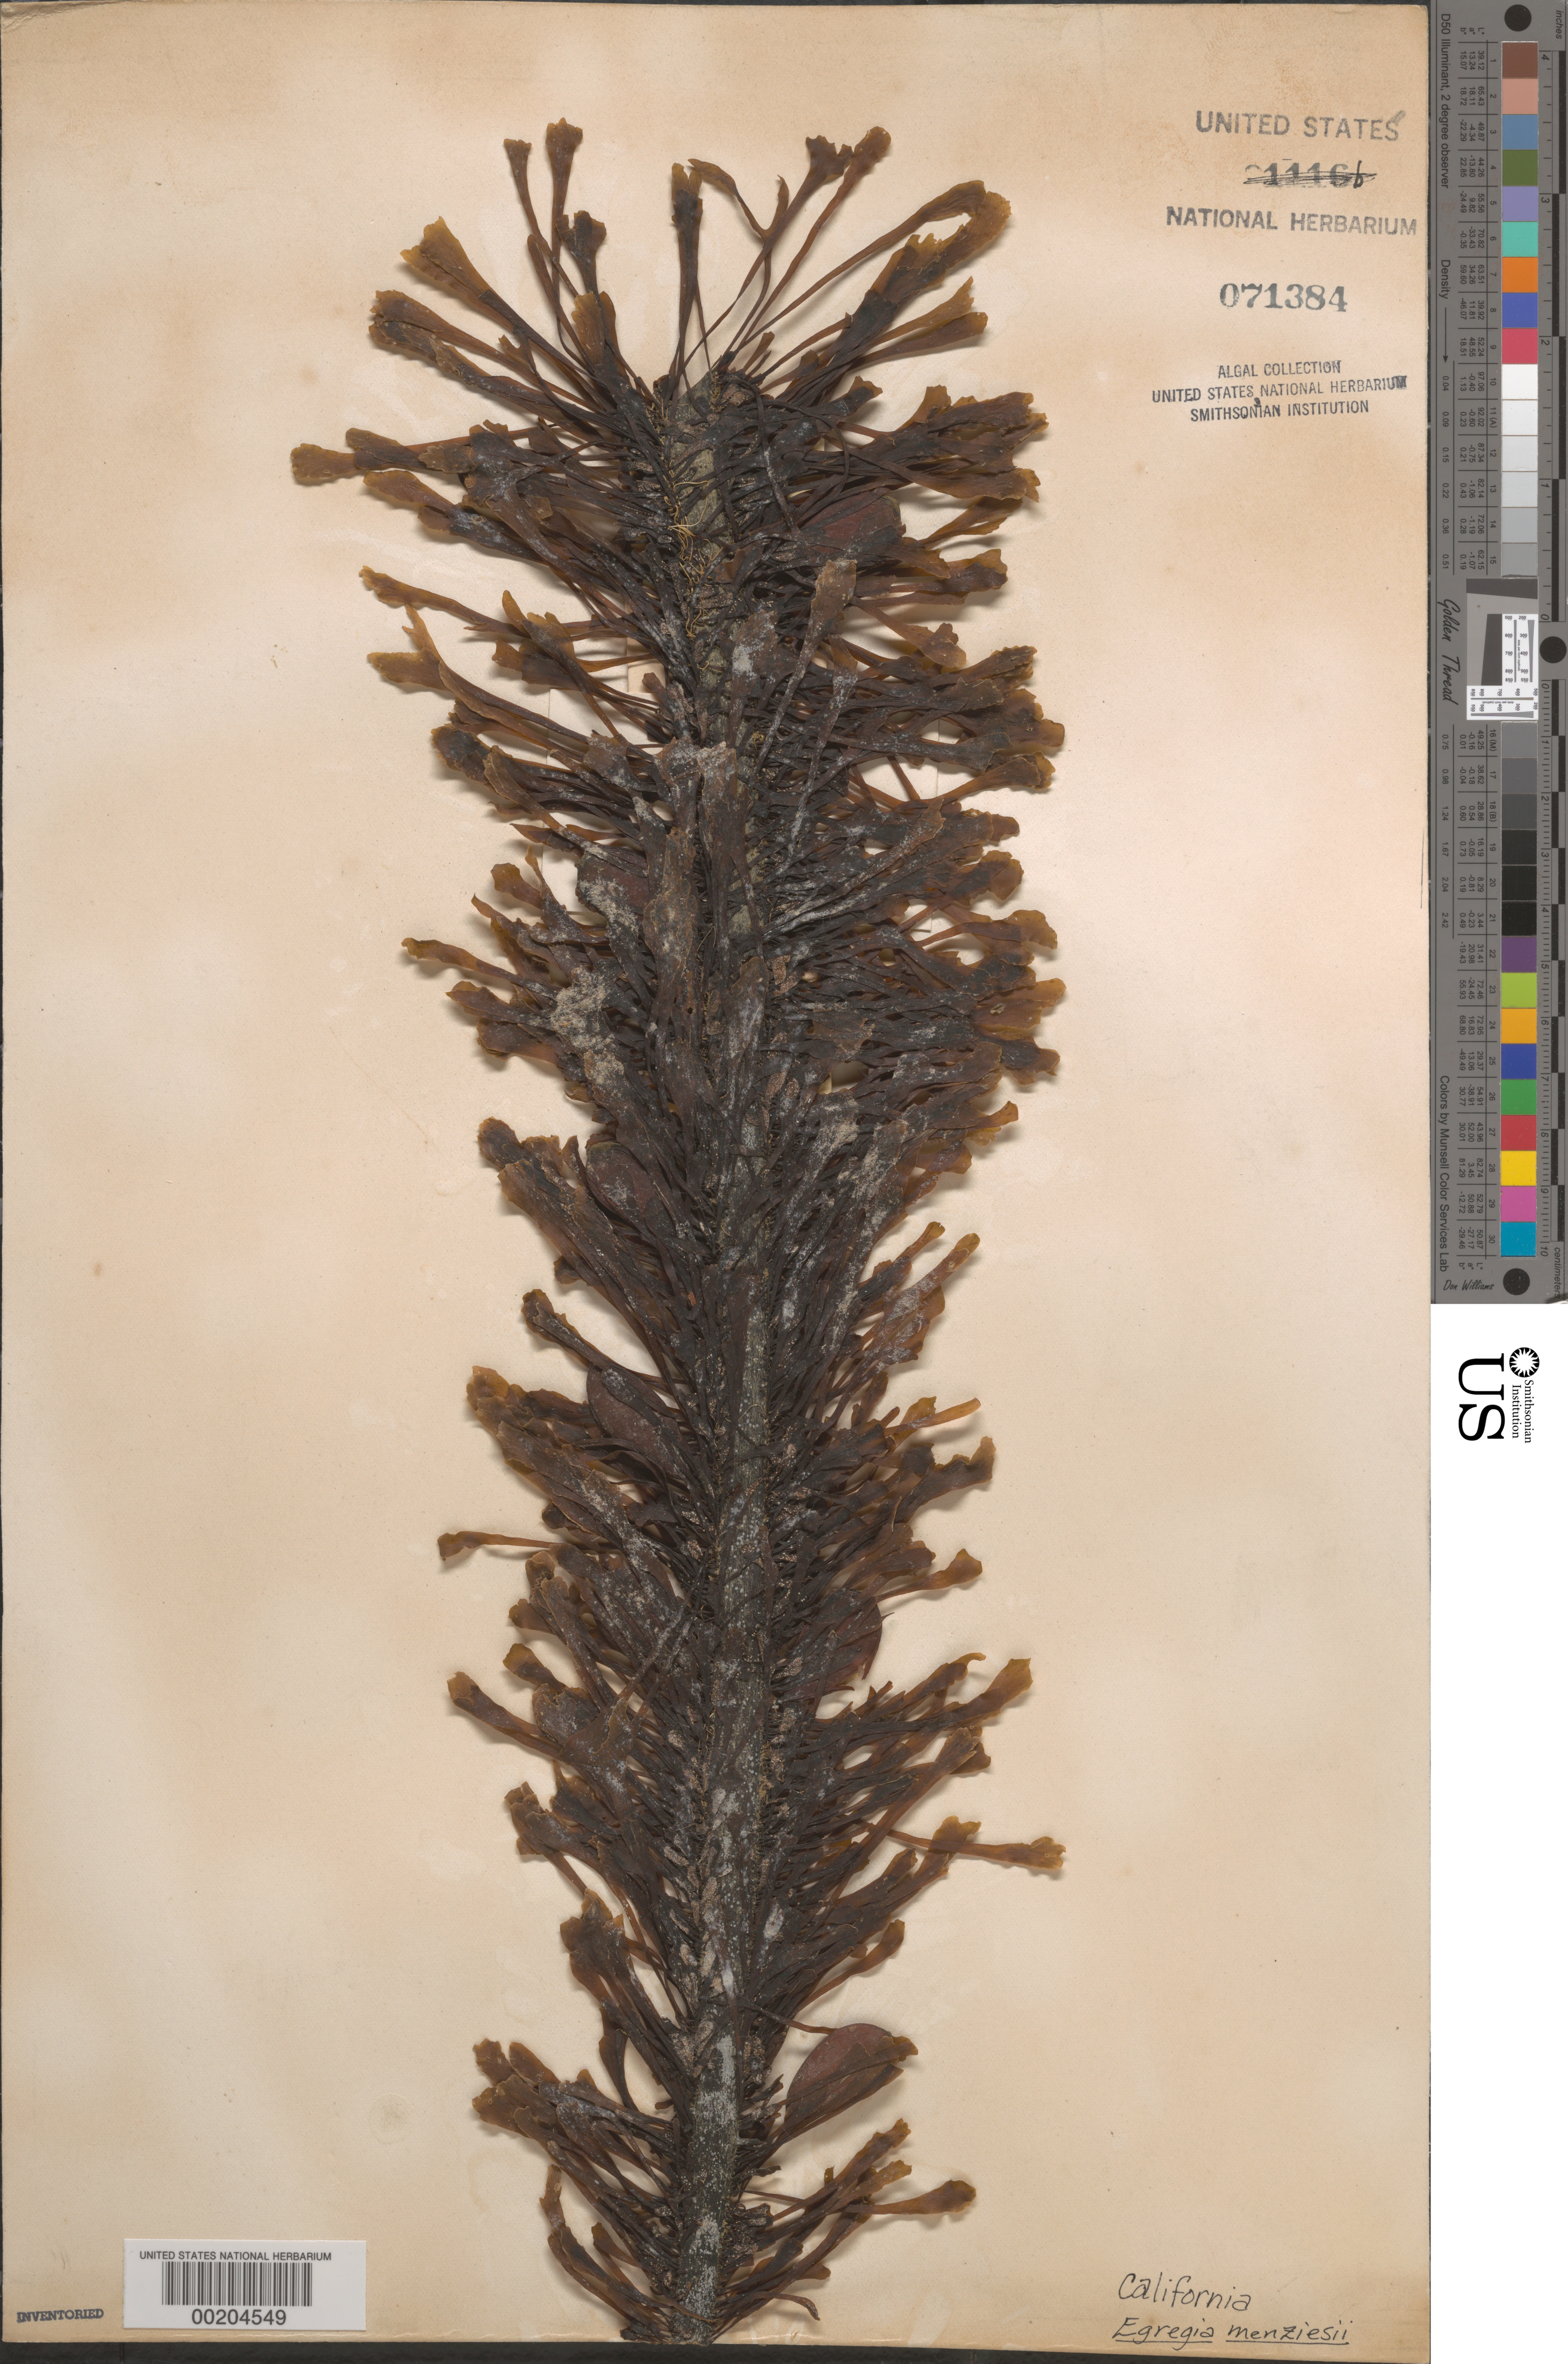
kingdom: Chromista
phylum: Ochrophyta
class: Phaeophyceae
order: Laminariales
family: Lessoniaceae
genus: Egregia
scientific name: Egregia menziesii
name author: (Turner) Aresch.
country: United States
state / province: California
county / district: San Diego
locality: False Bay, San Diego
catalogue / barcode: US 71384